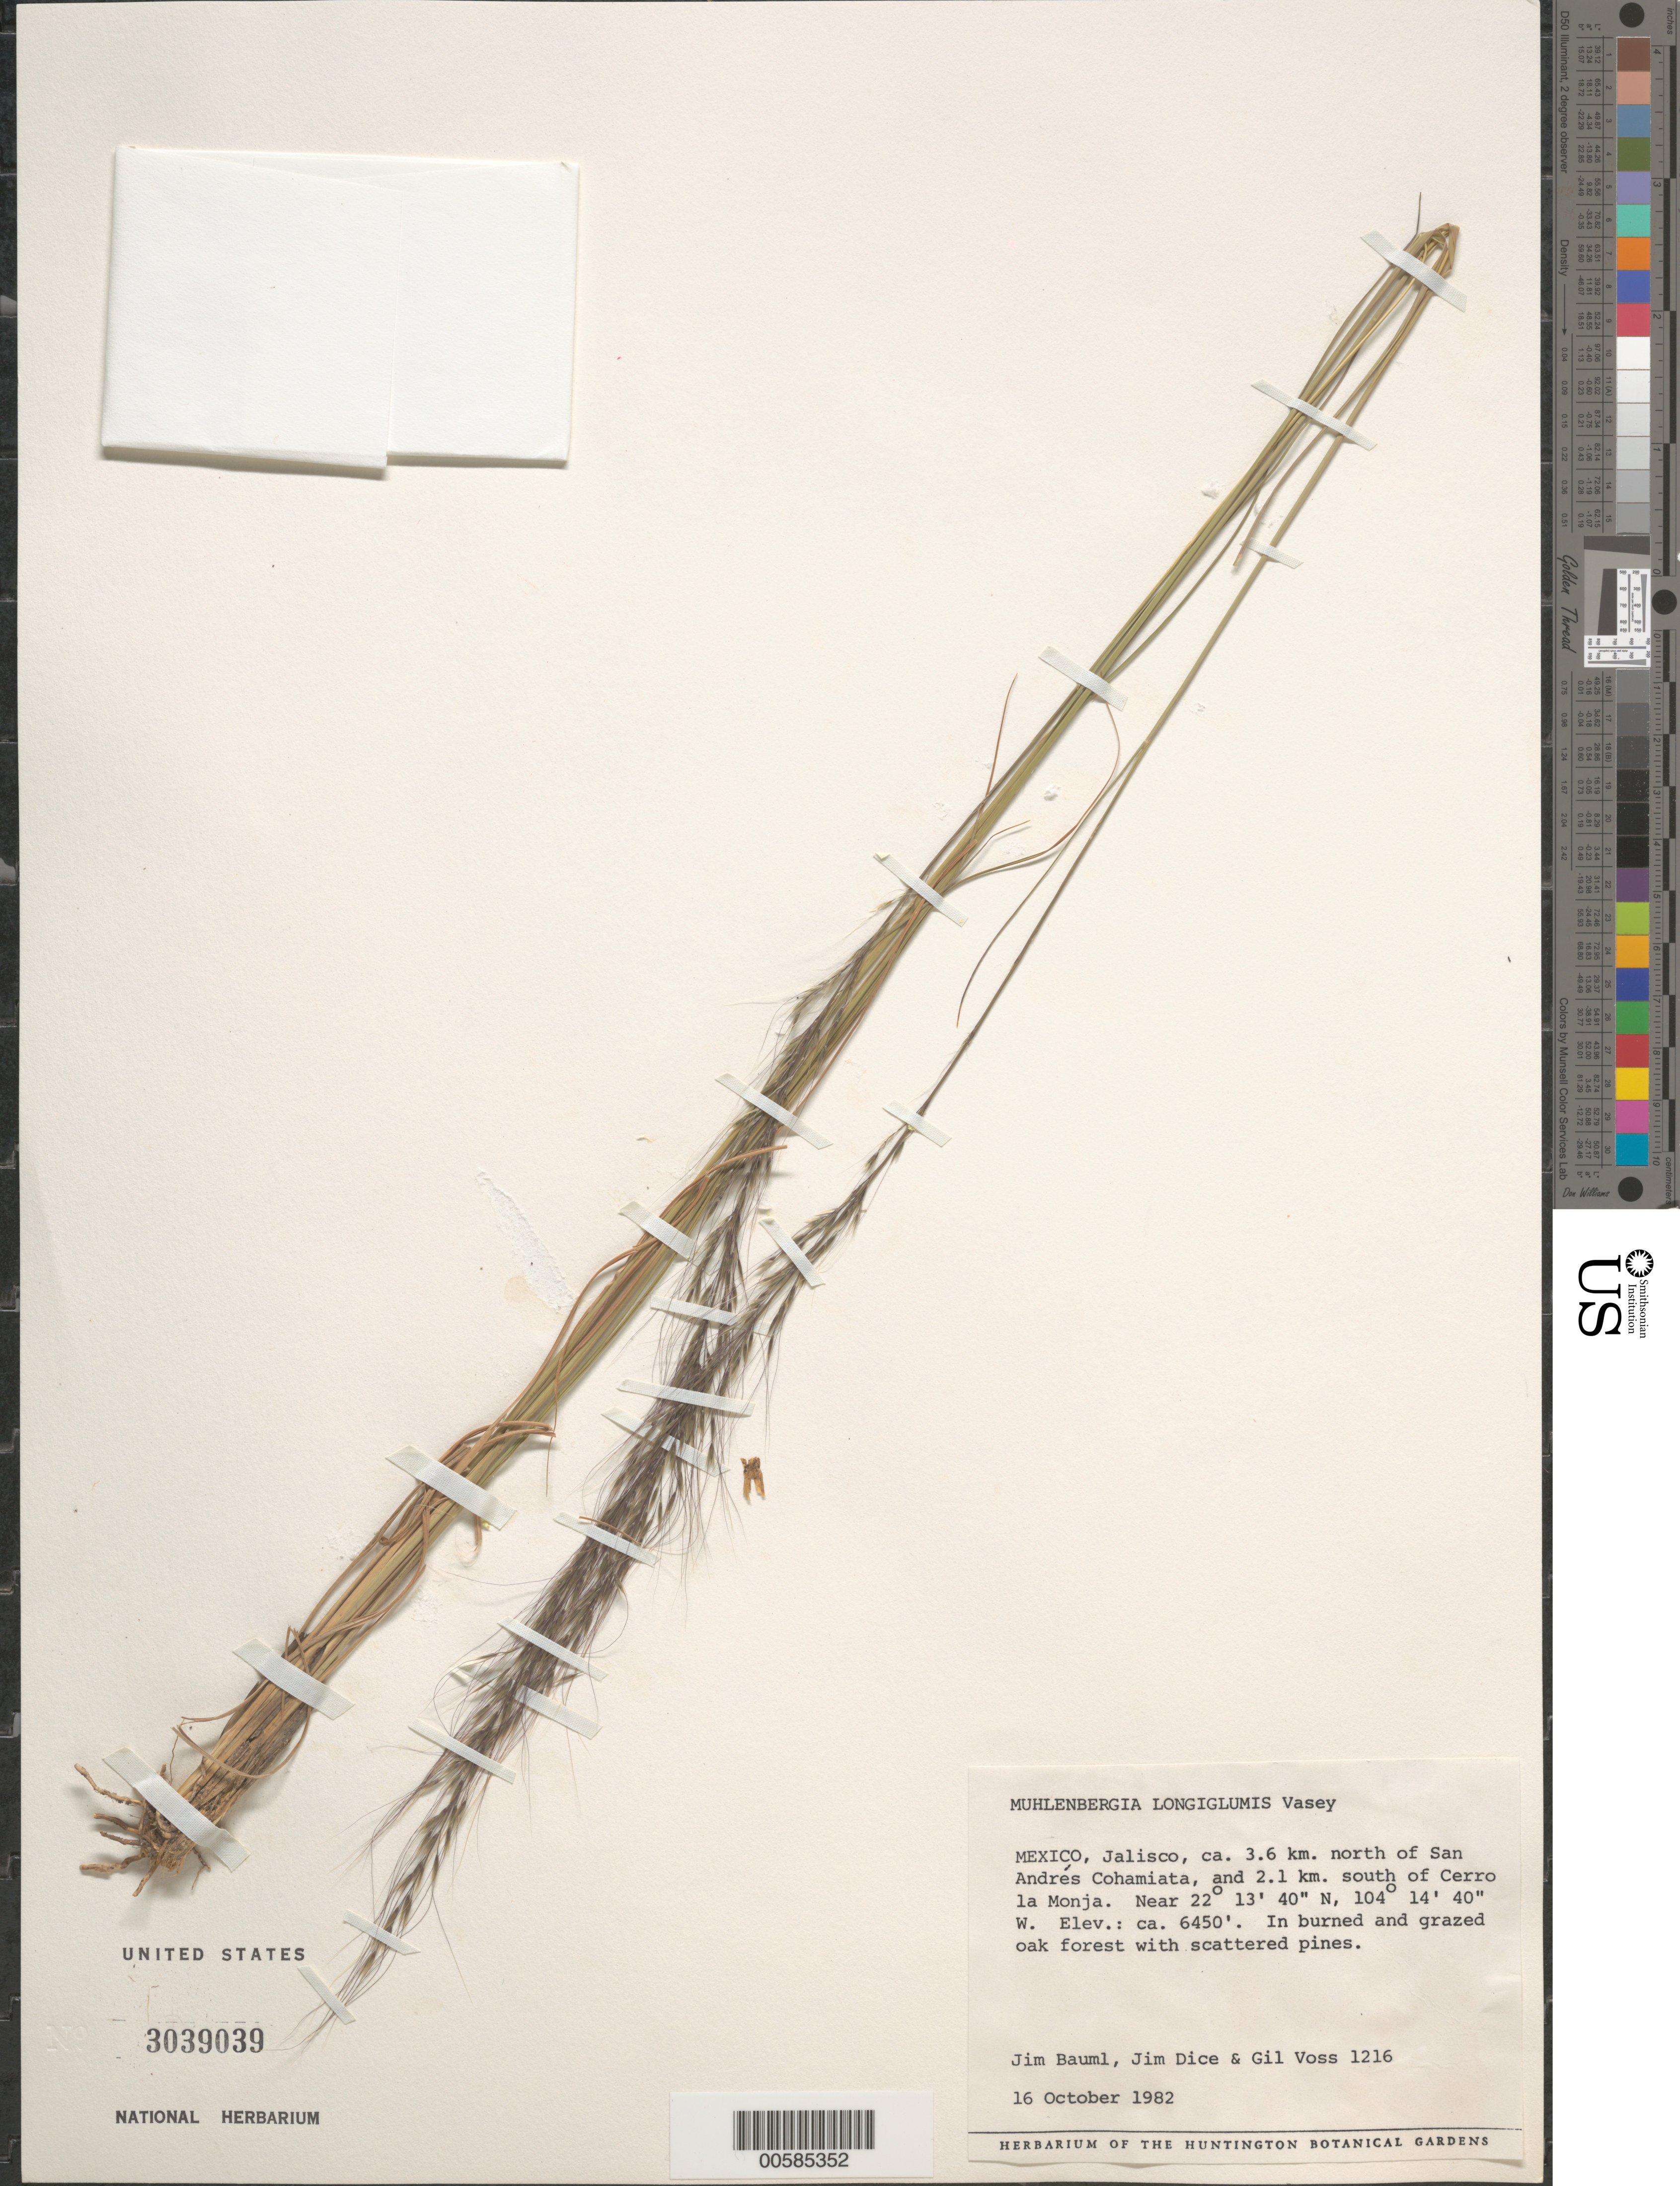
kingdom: Plantae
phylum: Tracheophyta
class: Liliopsida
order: Poales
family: Poaceae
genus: Muhlenbergia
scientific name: Muhlenbergia longiglumis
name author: Vasey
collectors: J. Bauml, J. Dice & G. Voss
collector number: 1216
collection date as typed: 16 Oct 1982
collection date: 1982-10-16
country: Mexico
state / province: Jalisco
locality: Ca 3.6 km N of San Andrés Cohamiata, and 2.1 km S of Cerro la Monja.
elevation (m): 1966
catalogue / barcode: US 3039039